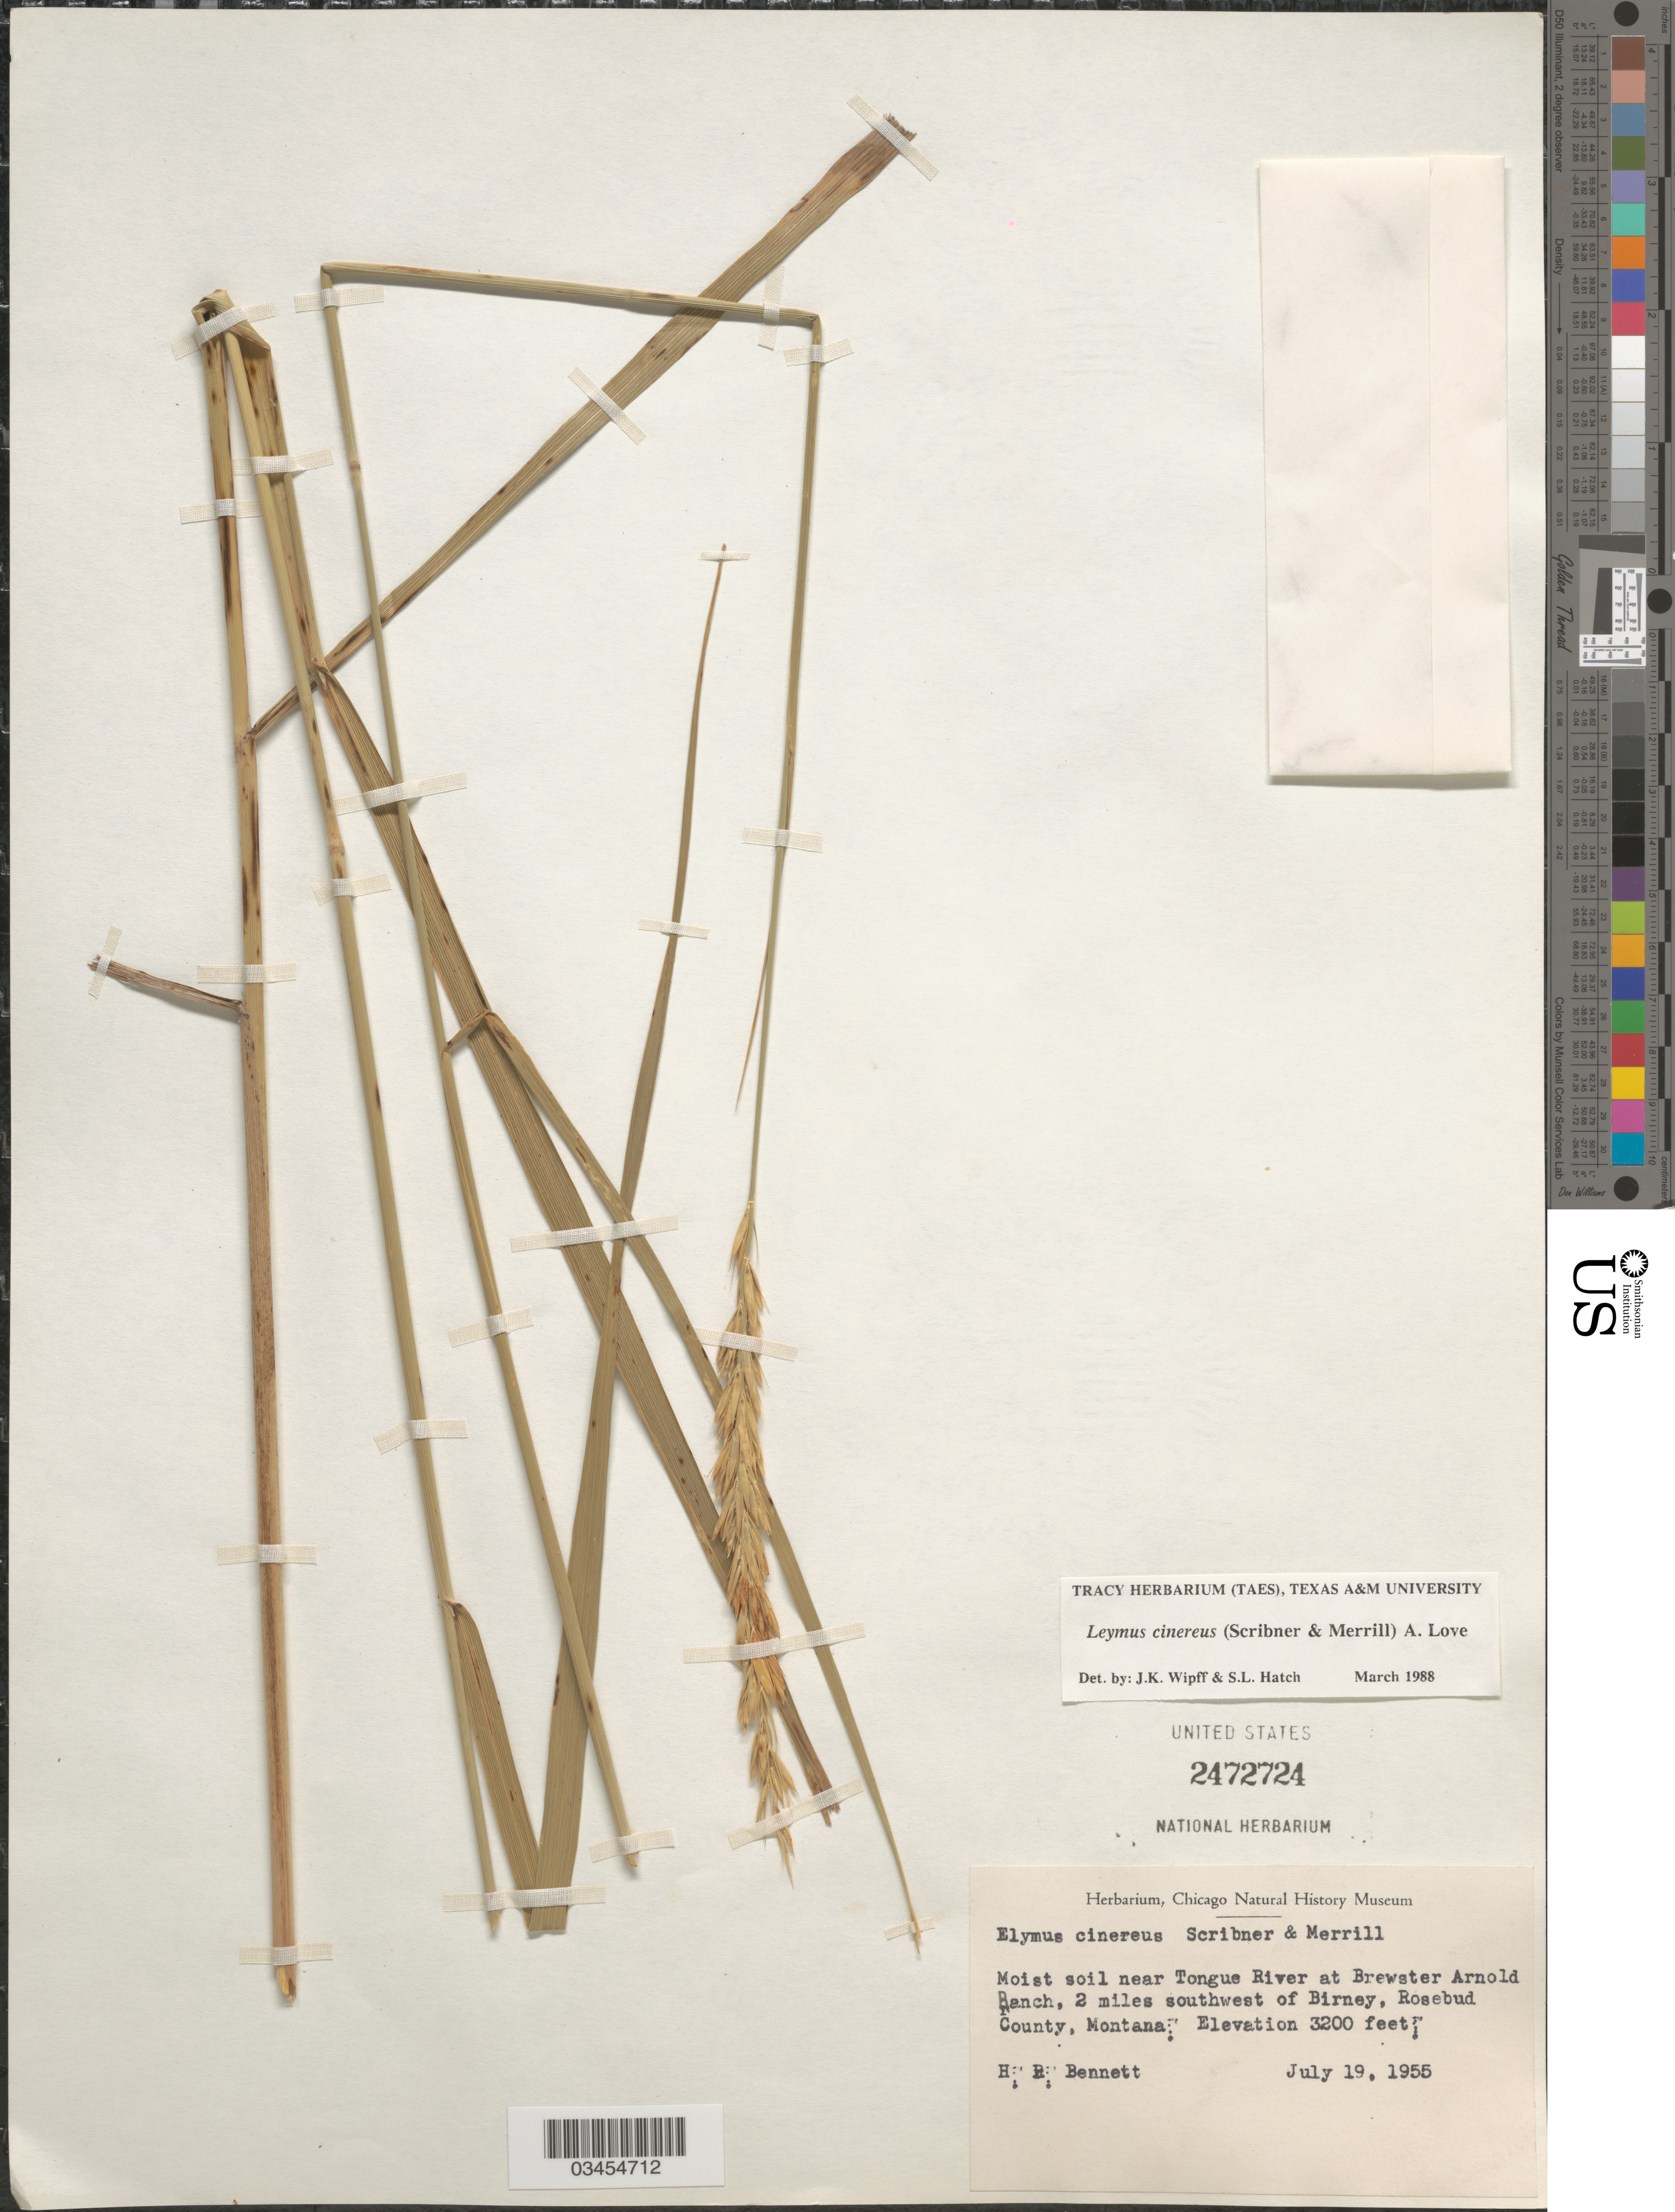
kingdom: Plantae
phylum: Tracheophyta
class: Liliopsida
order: Poales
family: Poaceae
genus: Leymus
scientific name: Leymus cinereus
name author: (Scribn. & Merr.) Á. Löve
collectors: H. R. Bennett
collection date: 1955-07-19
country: United States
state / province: Montana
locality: Moist soil near Tongue River at Brewster Arnold Ranch, 2 miles southwest of Birney, Rosebud County.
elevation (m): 975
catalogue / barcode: US 2472724